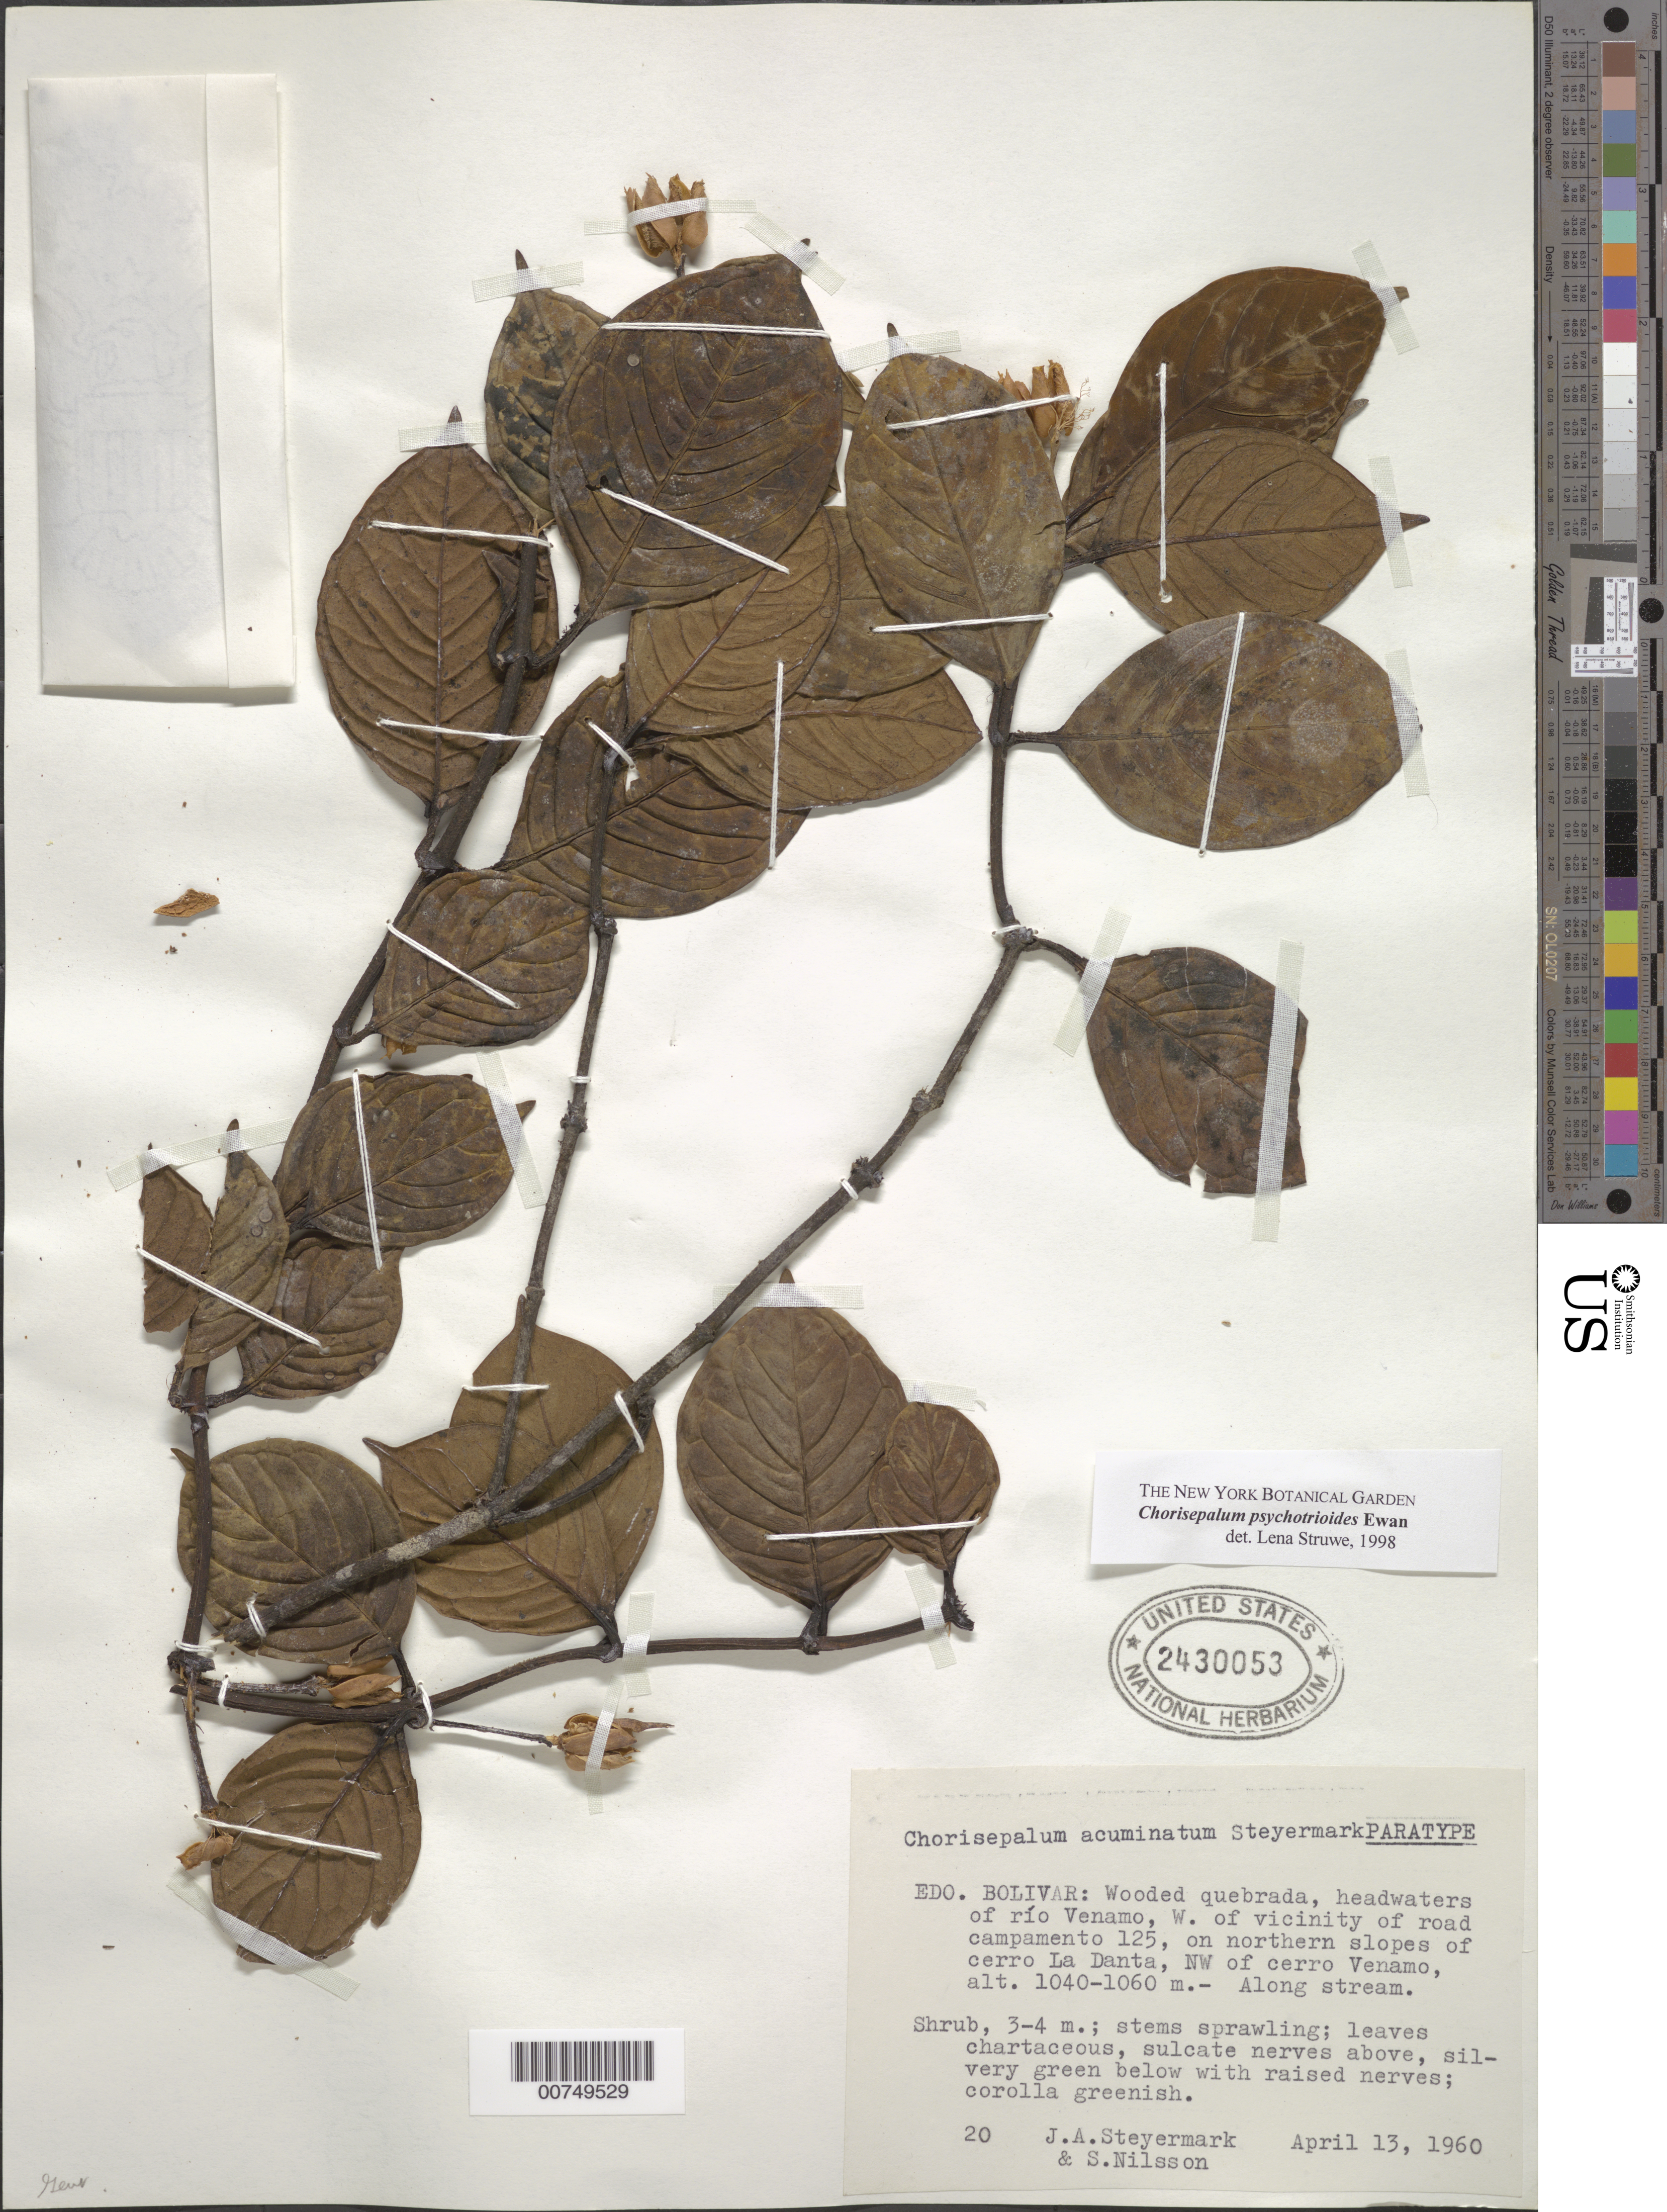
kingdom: Plantae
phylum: Tracheophyta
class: Magnoliopsida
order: Gentianales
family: Gentianaceae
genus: Chorisepalum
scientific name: Chorisepalum psychotrioides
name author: Ewan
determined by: Struwe, L.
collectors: J. Steyermark & S. Nilsson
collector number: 60 20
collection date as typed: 13-Apr-60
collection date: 1960-04-13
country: Venezuela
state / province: Bolívar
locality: Río Venamo headwaters, W of vic of road campamento 125, on northern slopes of Cerro La Danta, NW of cerro Venamo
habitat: Wooded quebrada; along stream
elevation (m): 1040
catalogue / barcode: US 2430053